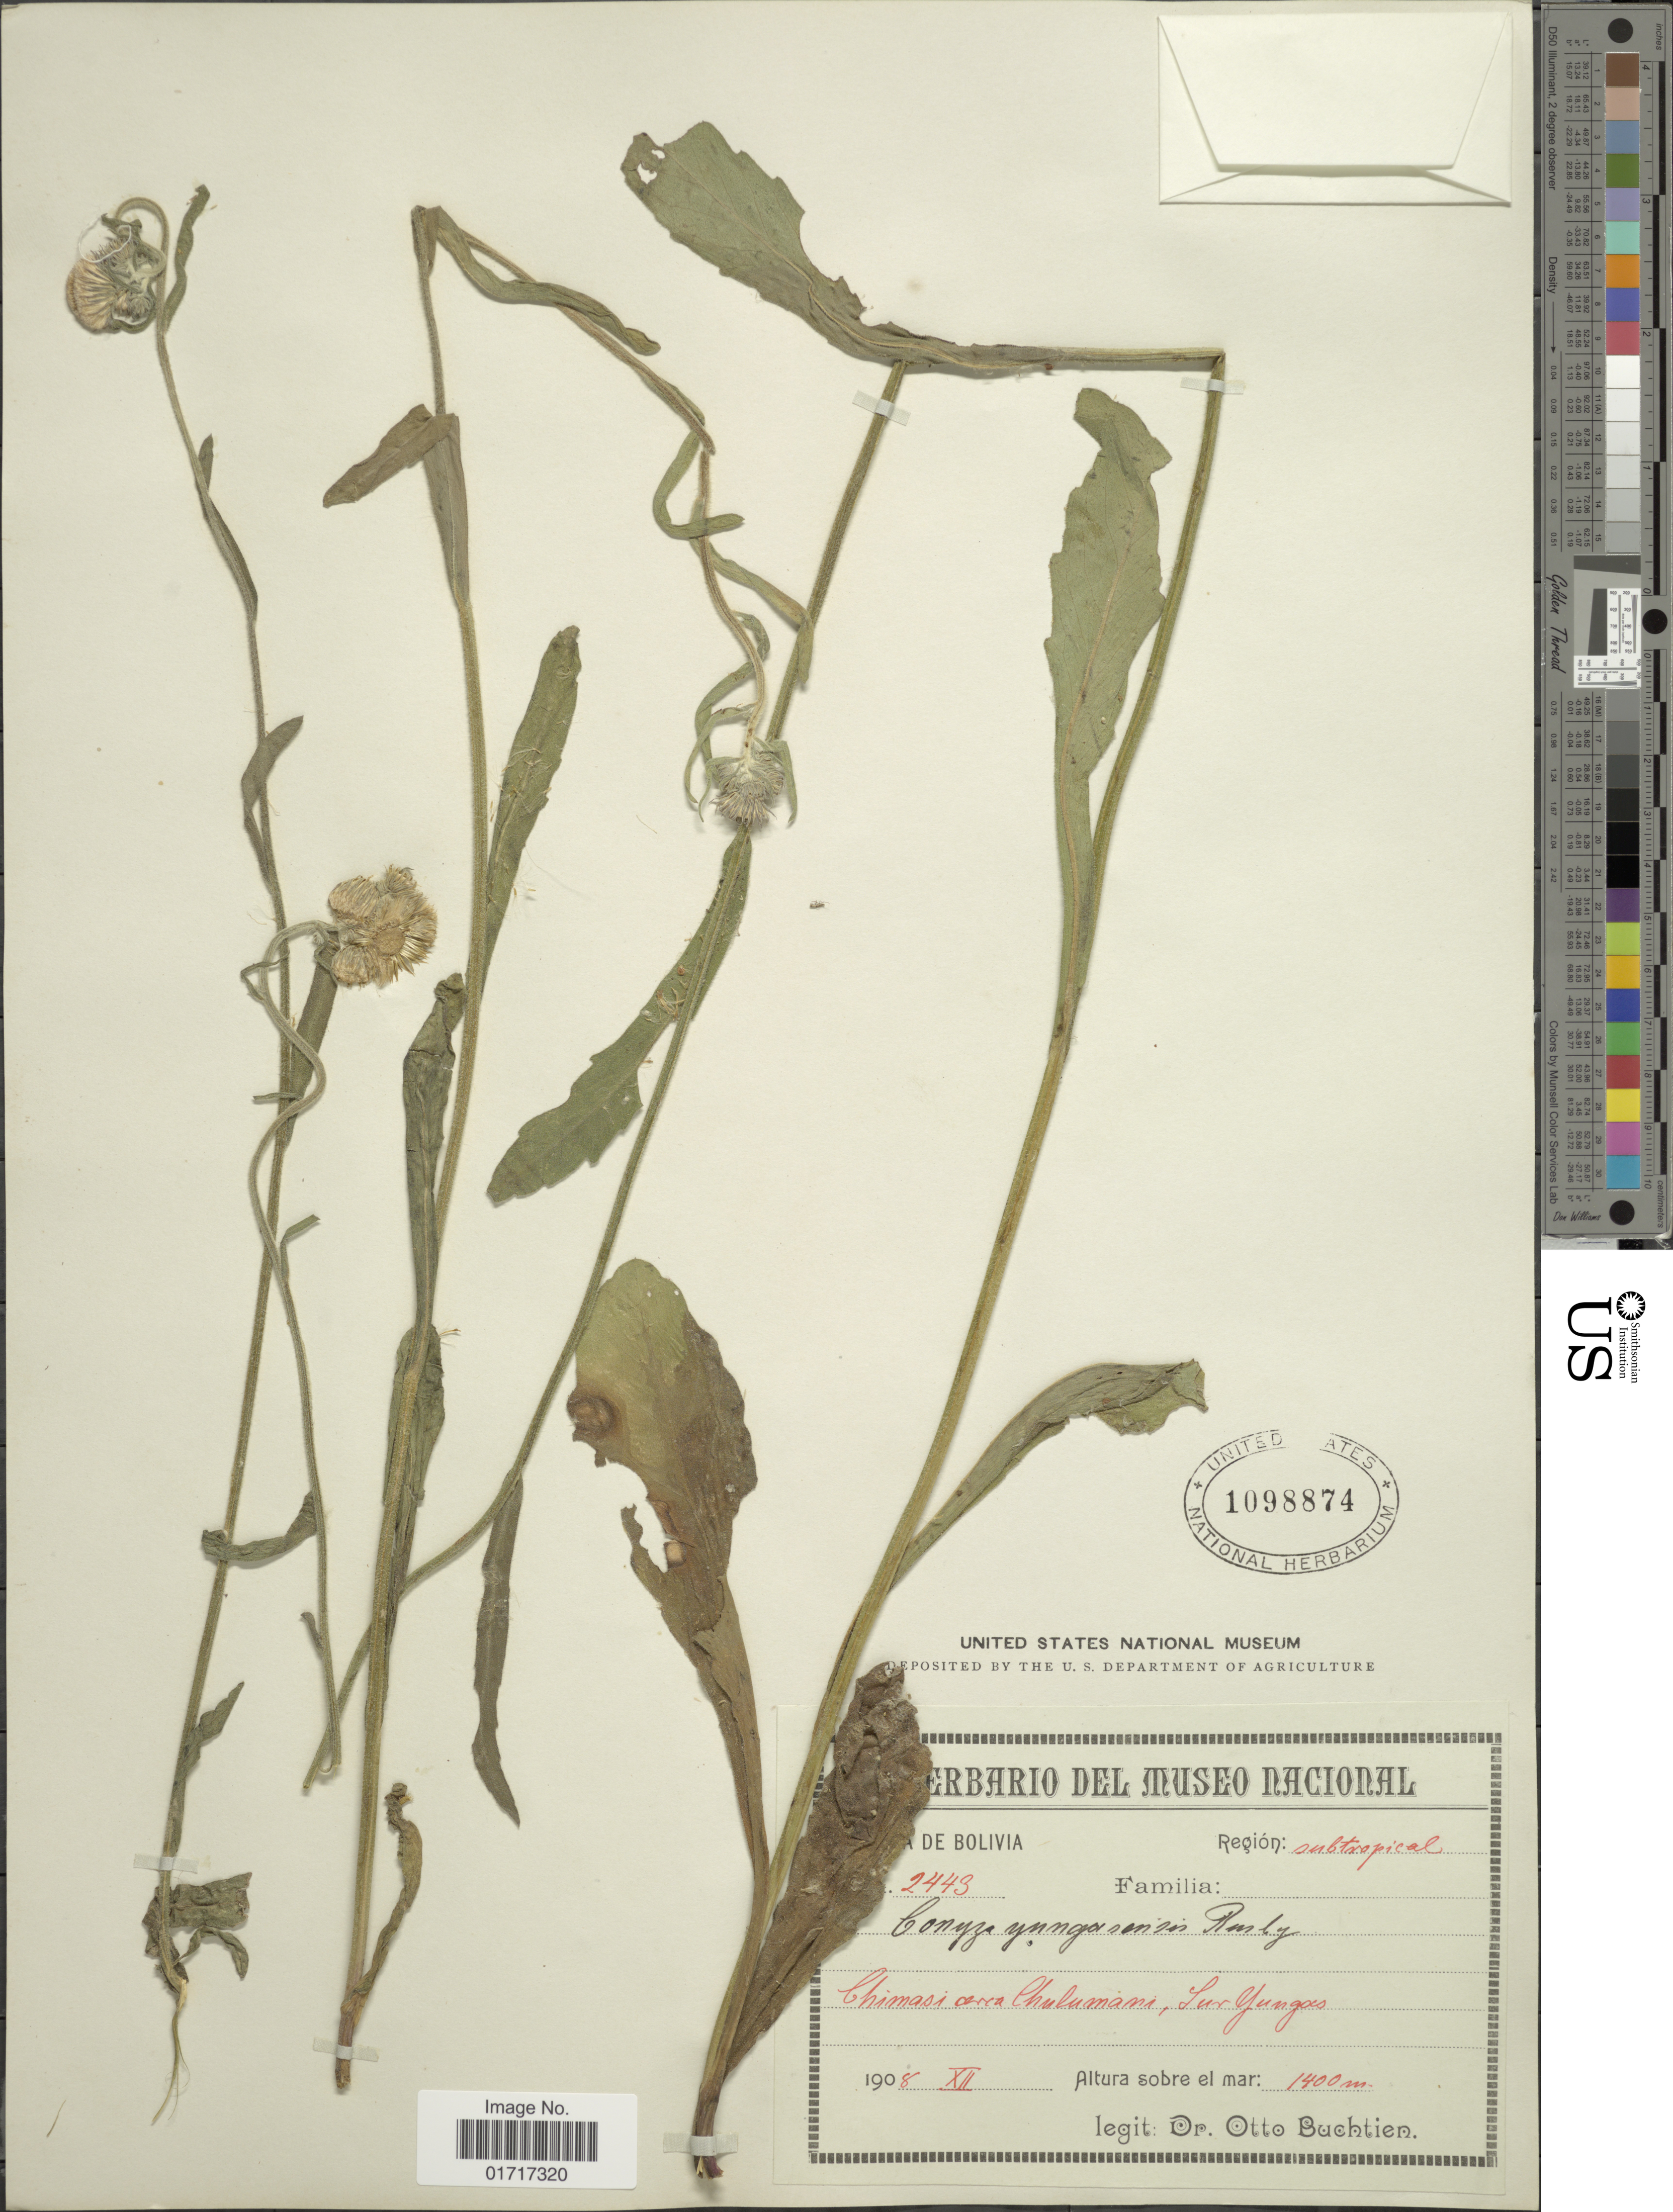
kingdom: Plantae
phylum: Tracheophyta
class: Magnoliopsida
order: Asterales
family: Asteraceae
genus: Conyza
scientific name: Conyza primulaefolia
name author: (Lam.) Cuatrec. & Lourteig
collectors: O. Buchtien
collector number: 2443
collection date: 1908-12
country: Bolivia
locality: Chimasi cerca Chulumani, Sur Yungas.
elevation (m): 1400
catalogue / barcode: US 1098874